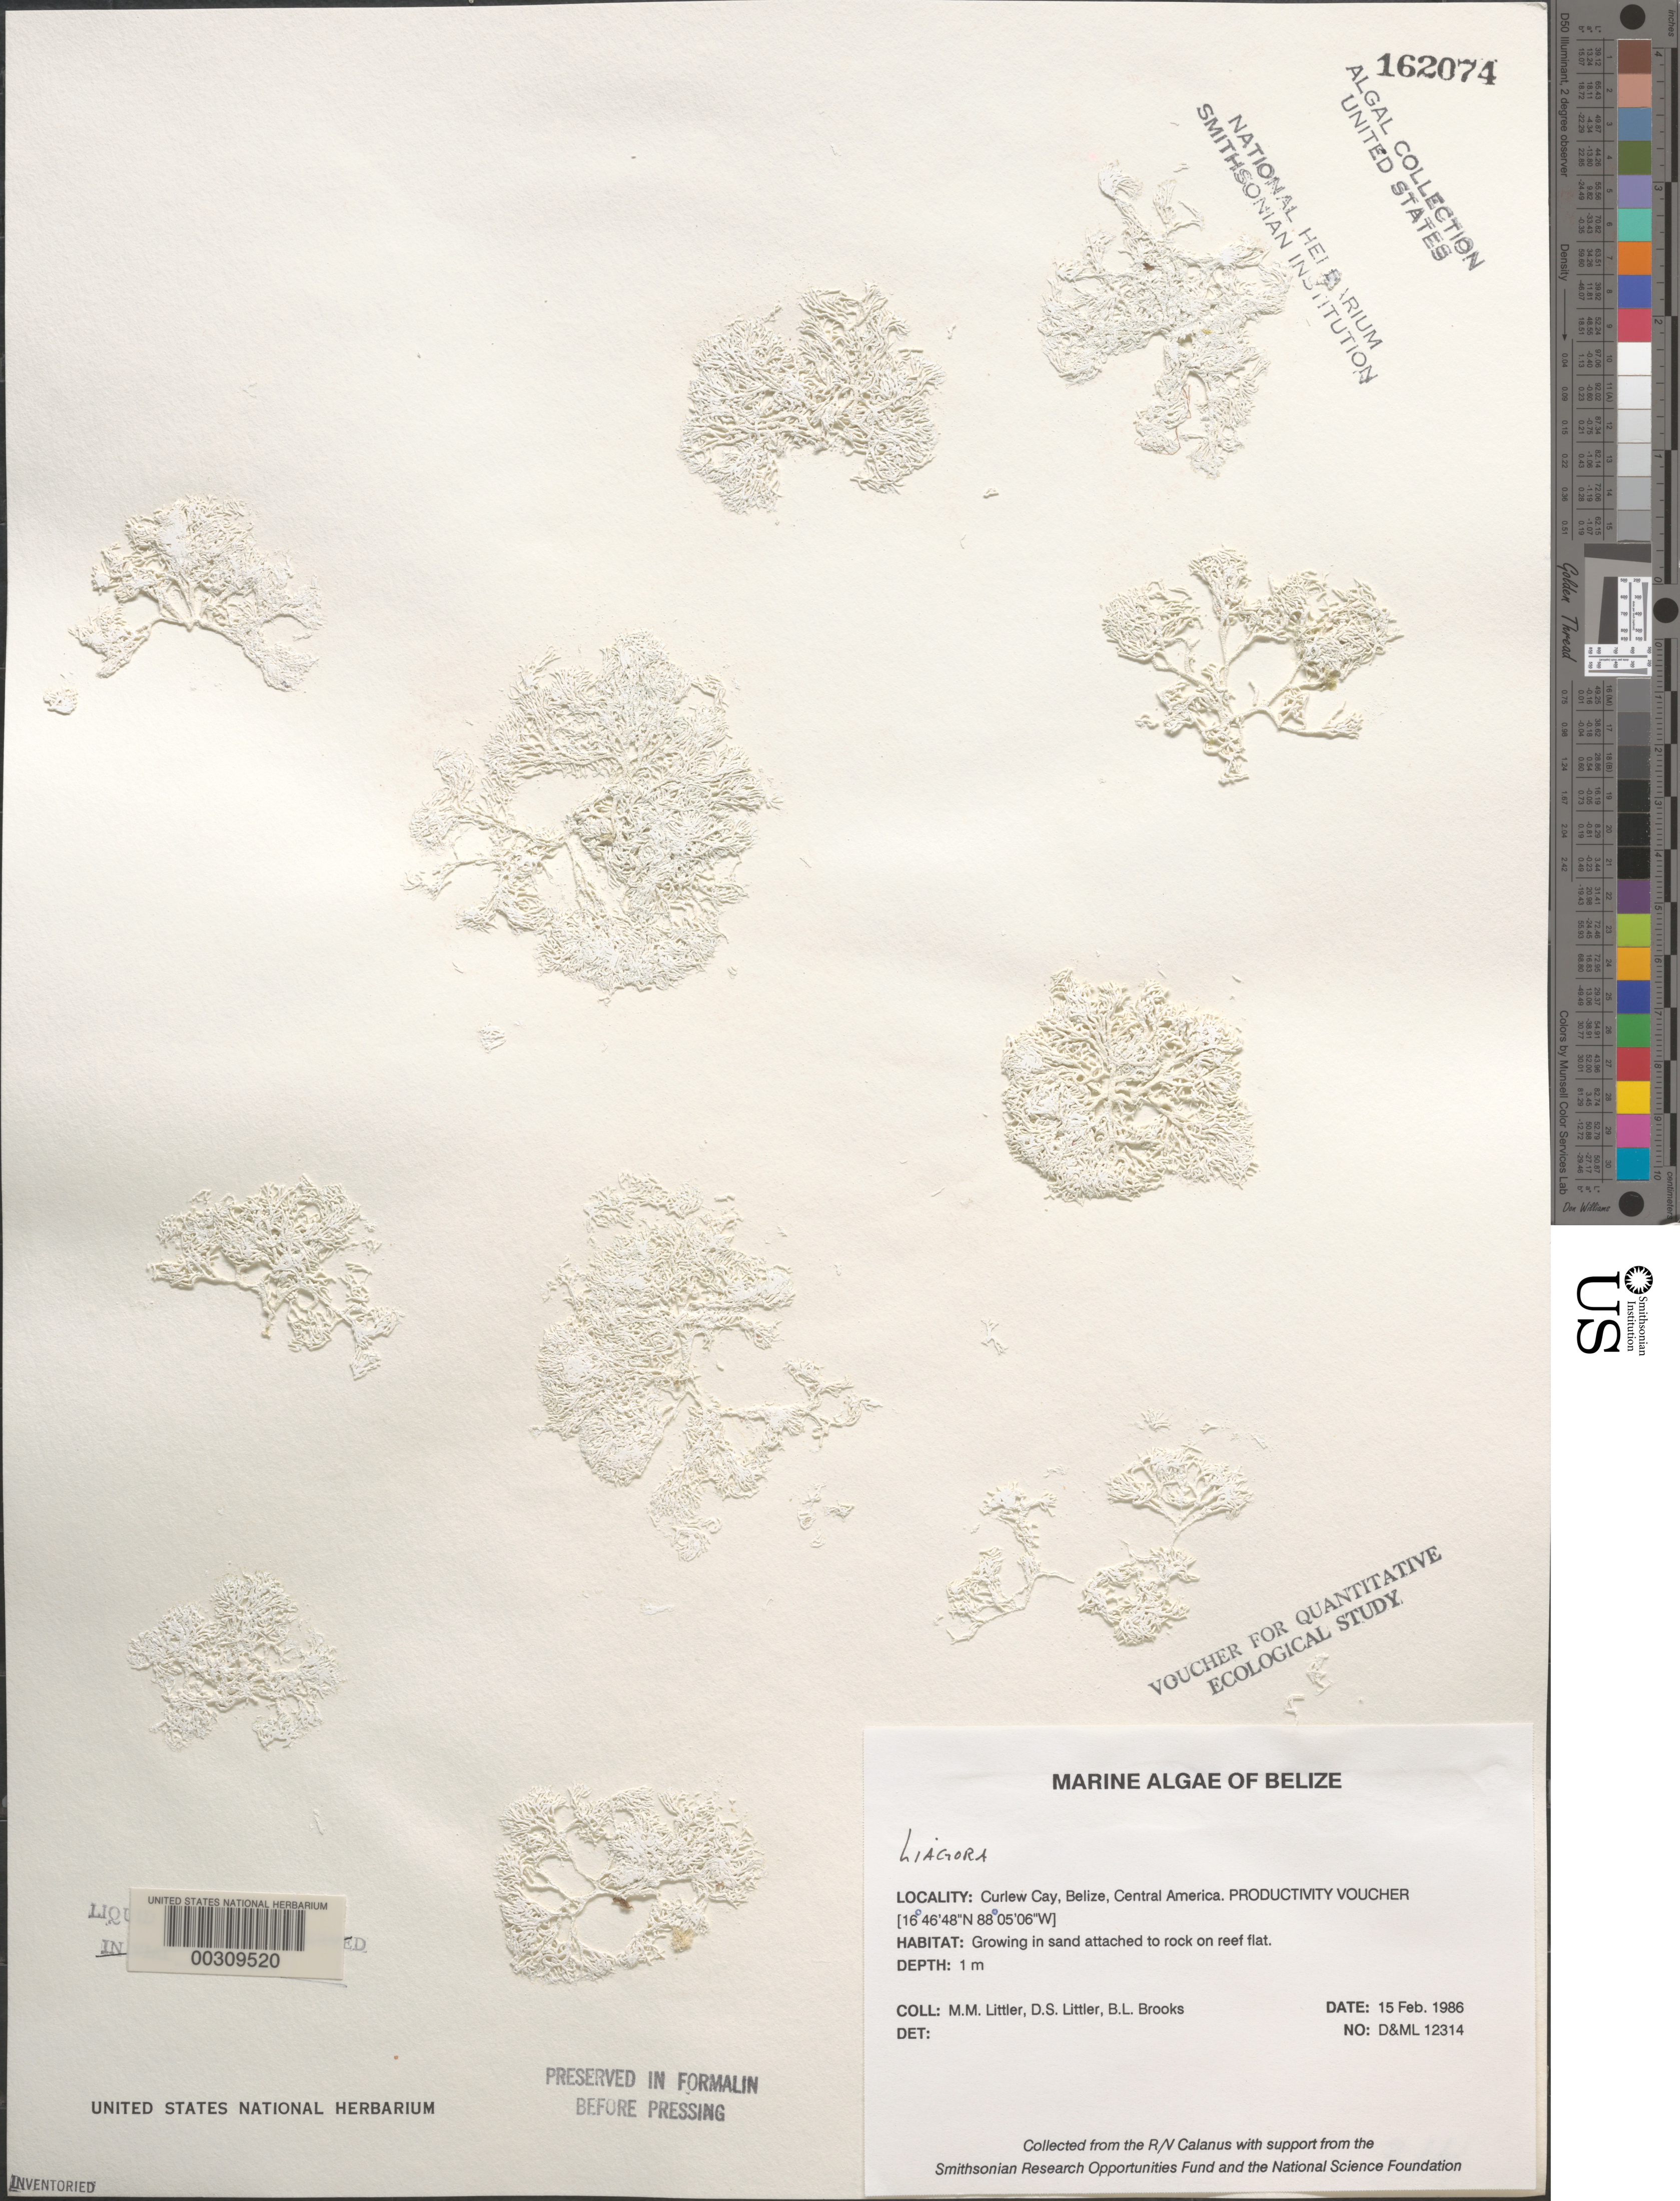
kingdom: Plantae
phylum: Rhodophyta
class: Florideophyceae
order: Nemaliales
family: Liagoraceae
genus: Liagora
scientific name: Liagora sp.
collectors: M. M. Littler, D. S. Littler & B. Brooks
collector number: D&ML 12314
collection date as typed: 15 Feb 1986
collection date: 1986-02-15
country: Belize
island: Curlew Cay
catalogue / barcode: US 162074